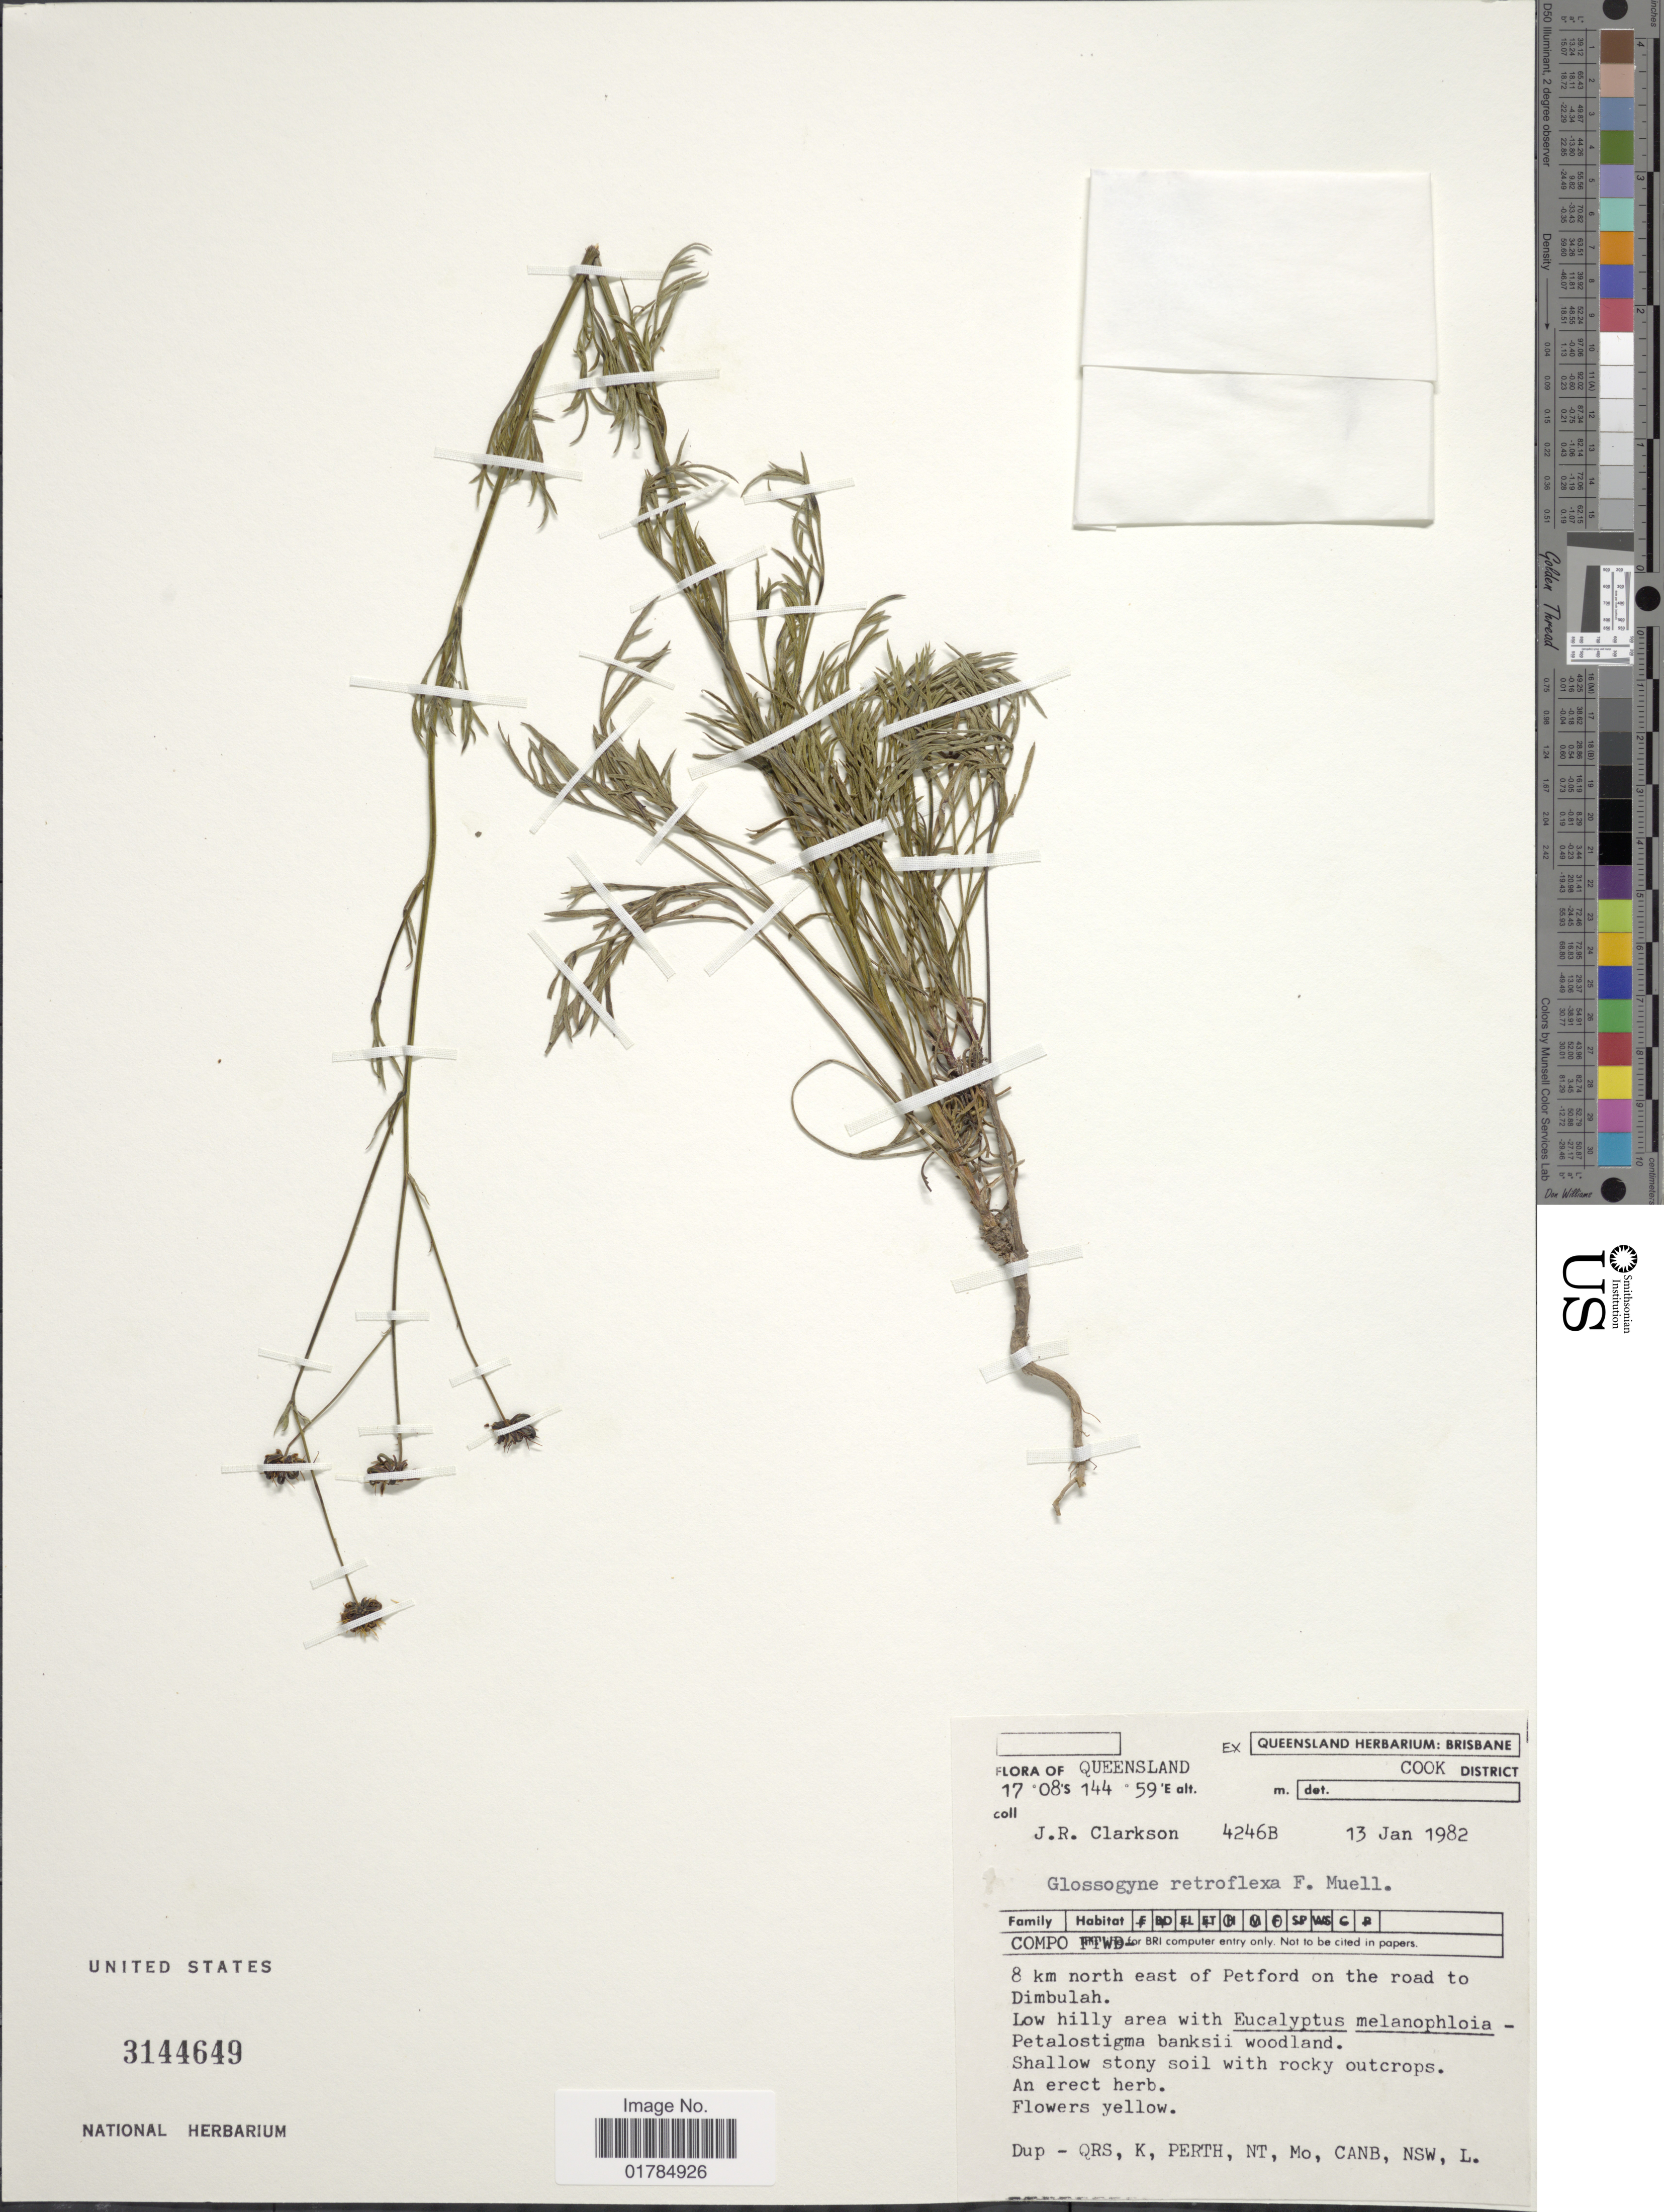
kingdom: Plantae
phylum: Tracheophyta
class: Magnoliopsida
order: Asterales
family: Asteraceae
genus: Glossogyne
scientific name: Glossogyne retroflexa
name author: F. Muell.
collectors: J. Clarkson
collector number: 4246B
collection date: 1982-01-13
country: Australia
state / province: Queensland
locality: Cook District. 8 km north east of Petford on the road to Dimbulah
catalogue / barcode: US 3144649